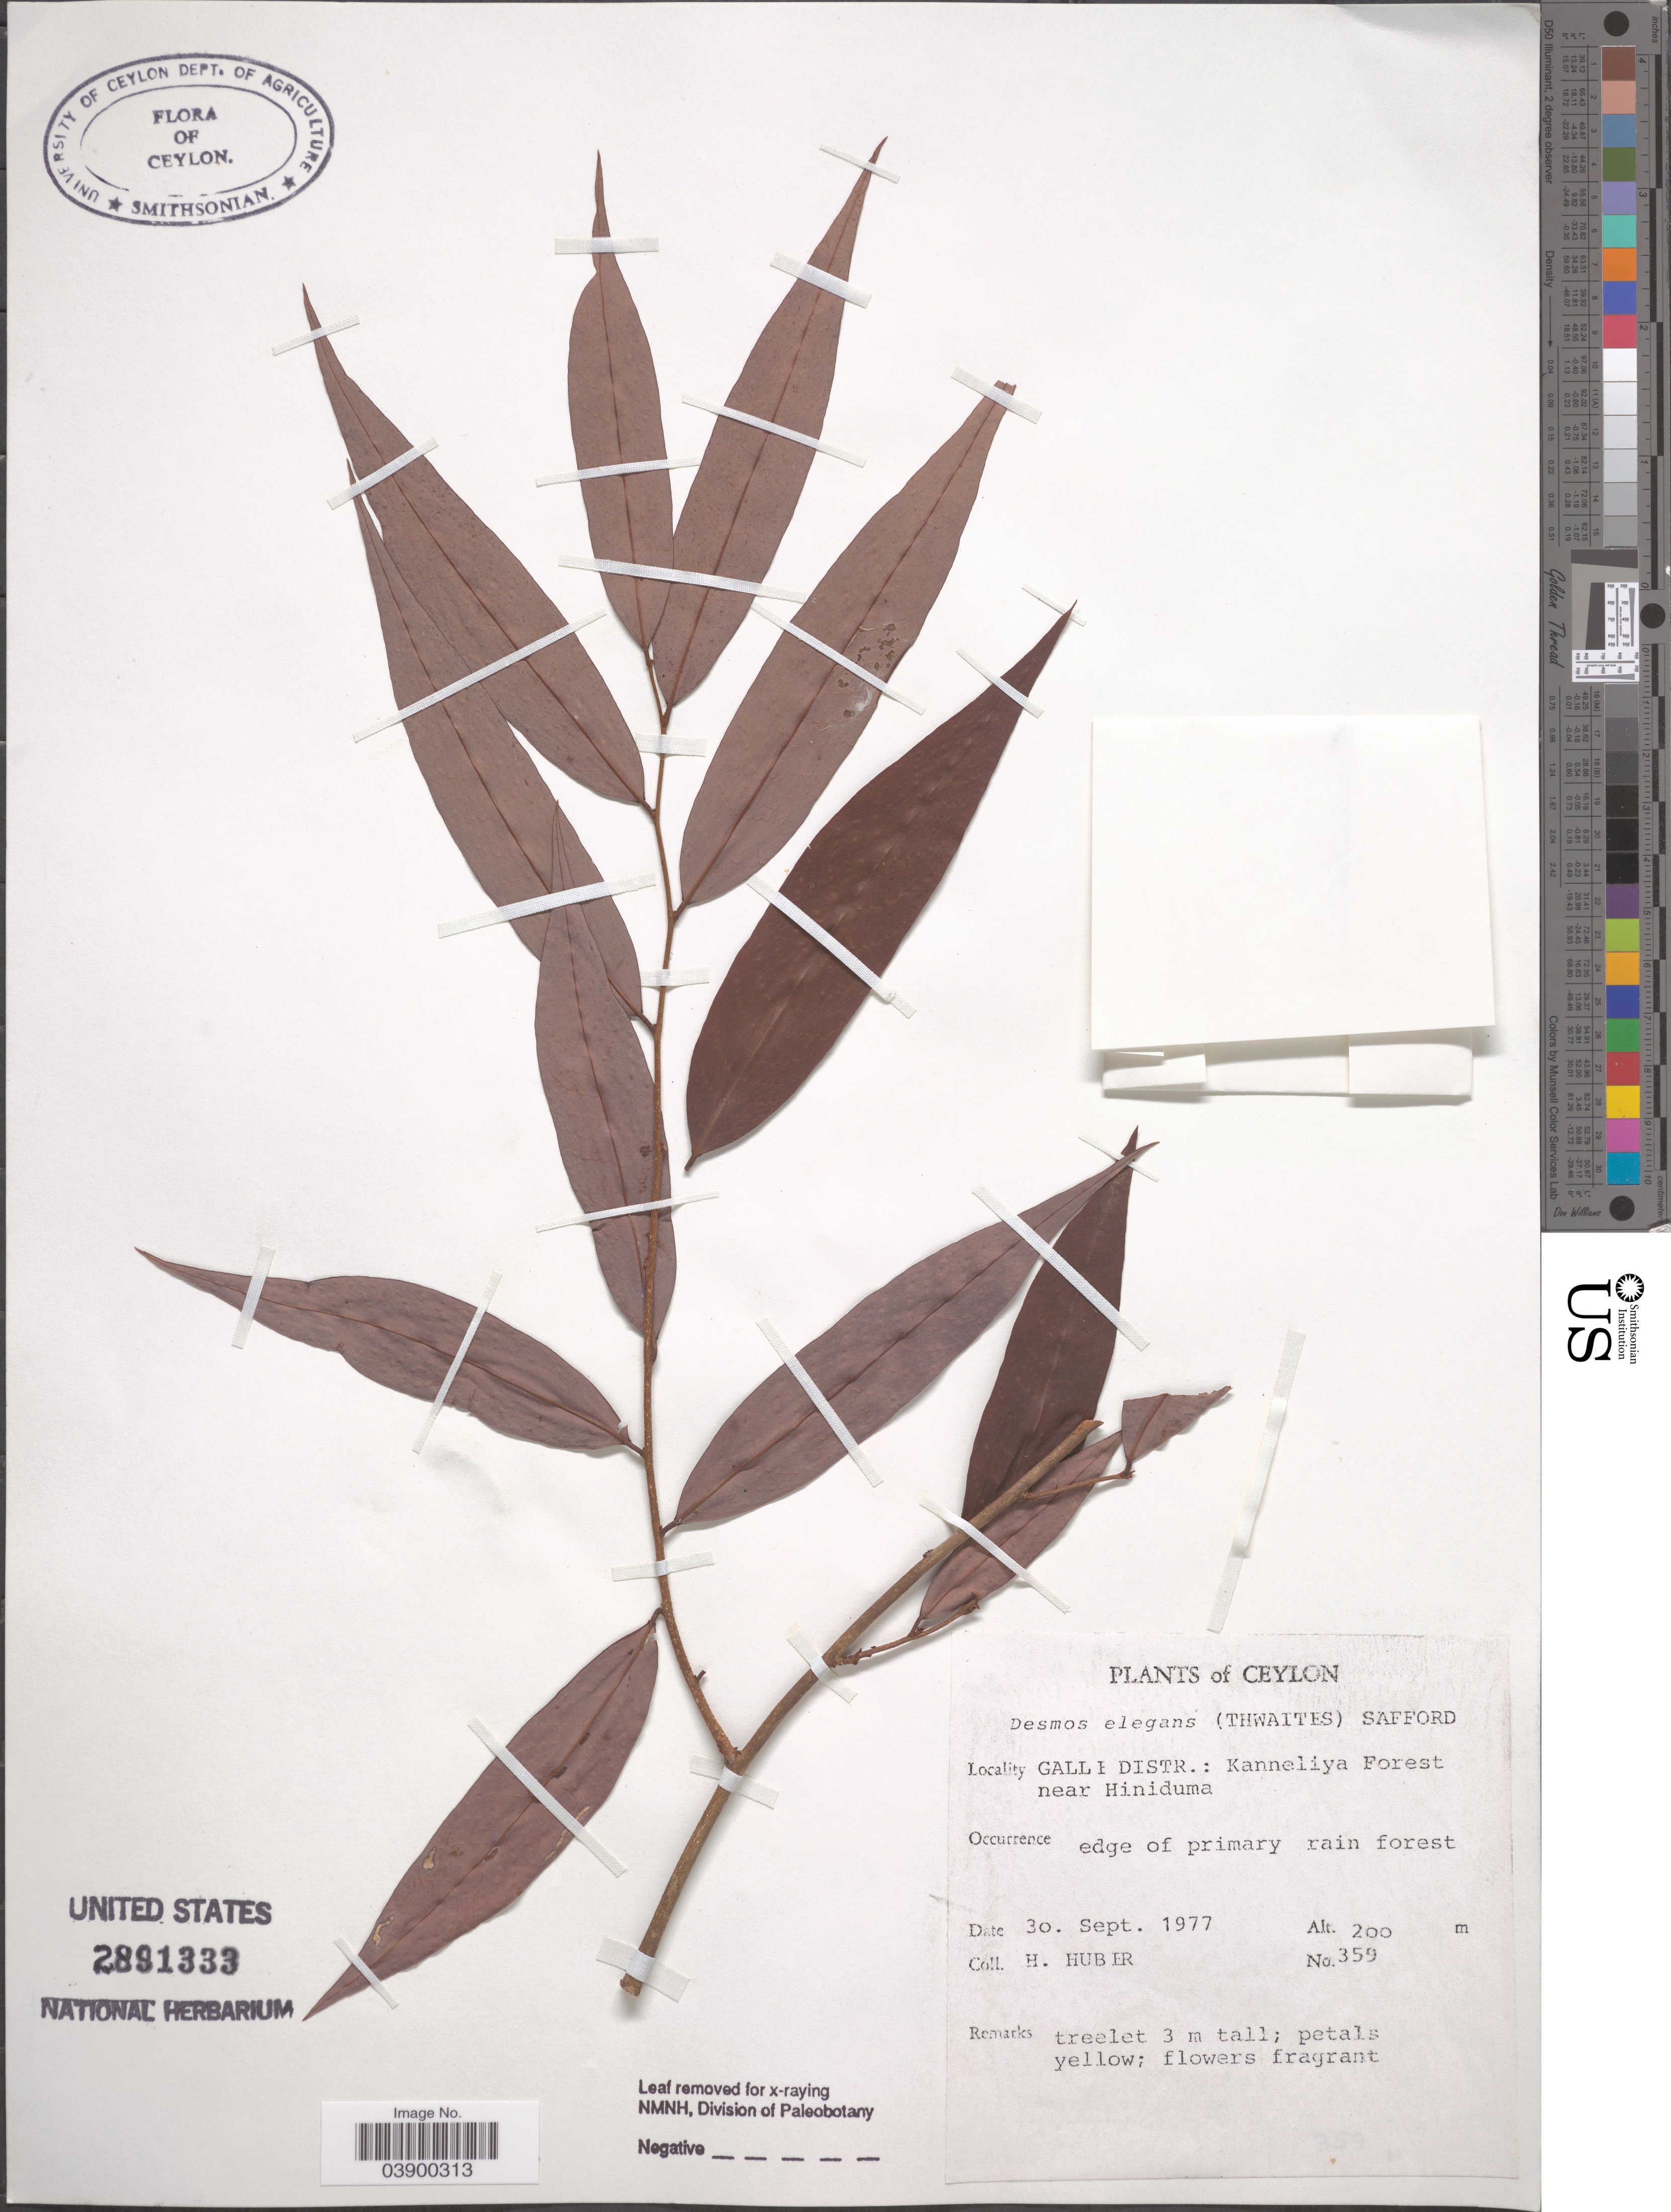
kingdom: Plantae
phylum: Tracheophyta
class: Magnoliopsida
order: Magnoliales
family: Annonaceae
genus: Desmos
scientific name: Desmos elegans Elmer, nom. illeg.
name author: Elmer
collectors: H. Huber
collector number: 359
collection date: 1977-09-30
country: Sri Lanka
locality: Ceylon. Galle Distr.: Kanneliya Forest near Hiniduma.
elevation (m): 200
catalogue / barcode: US 2891333